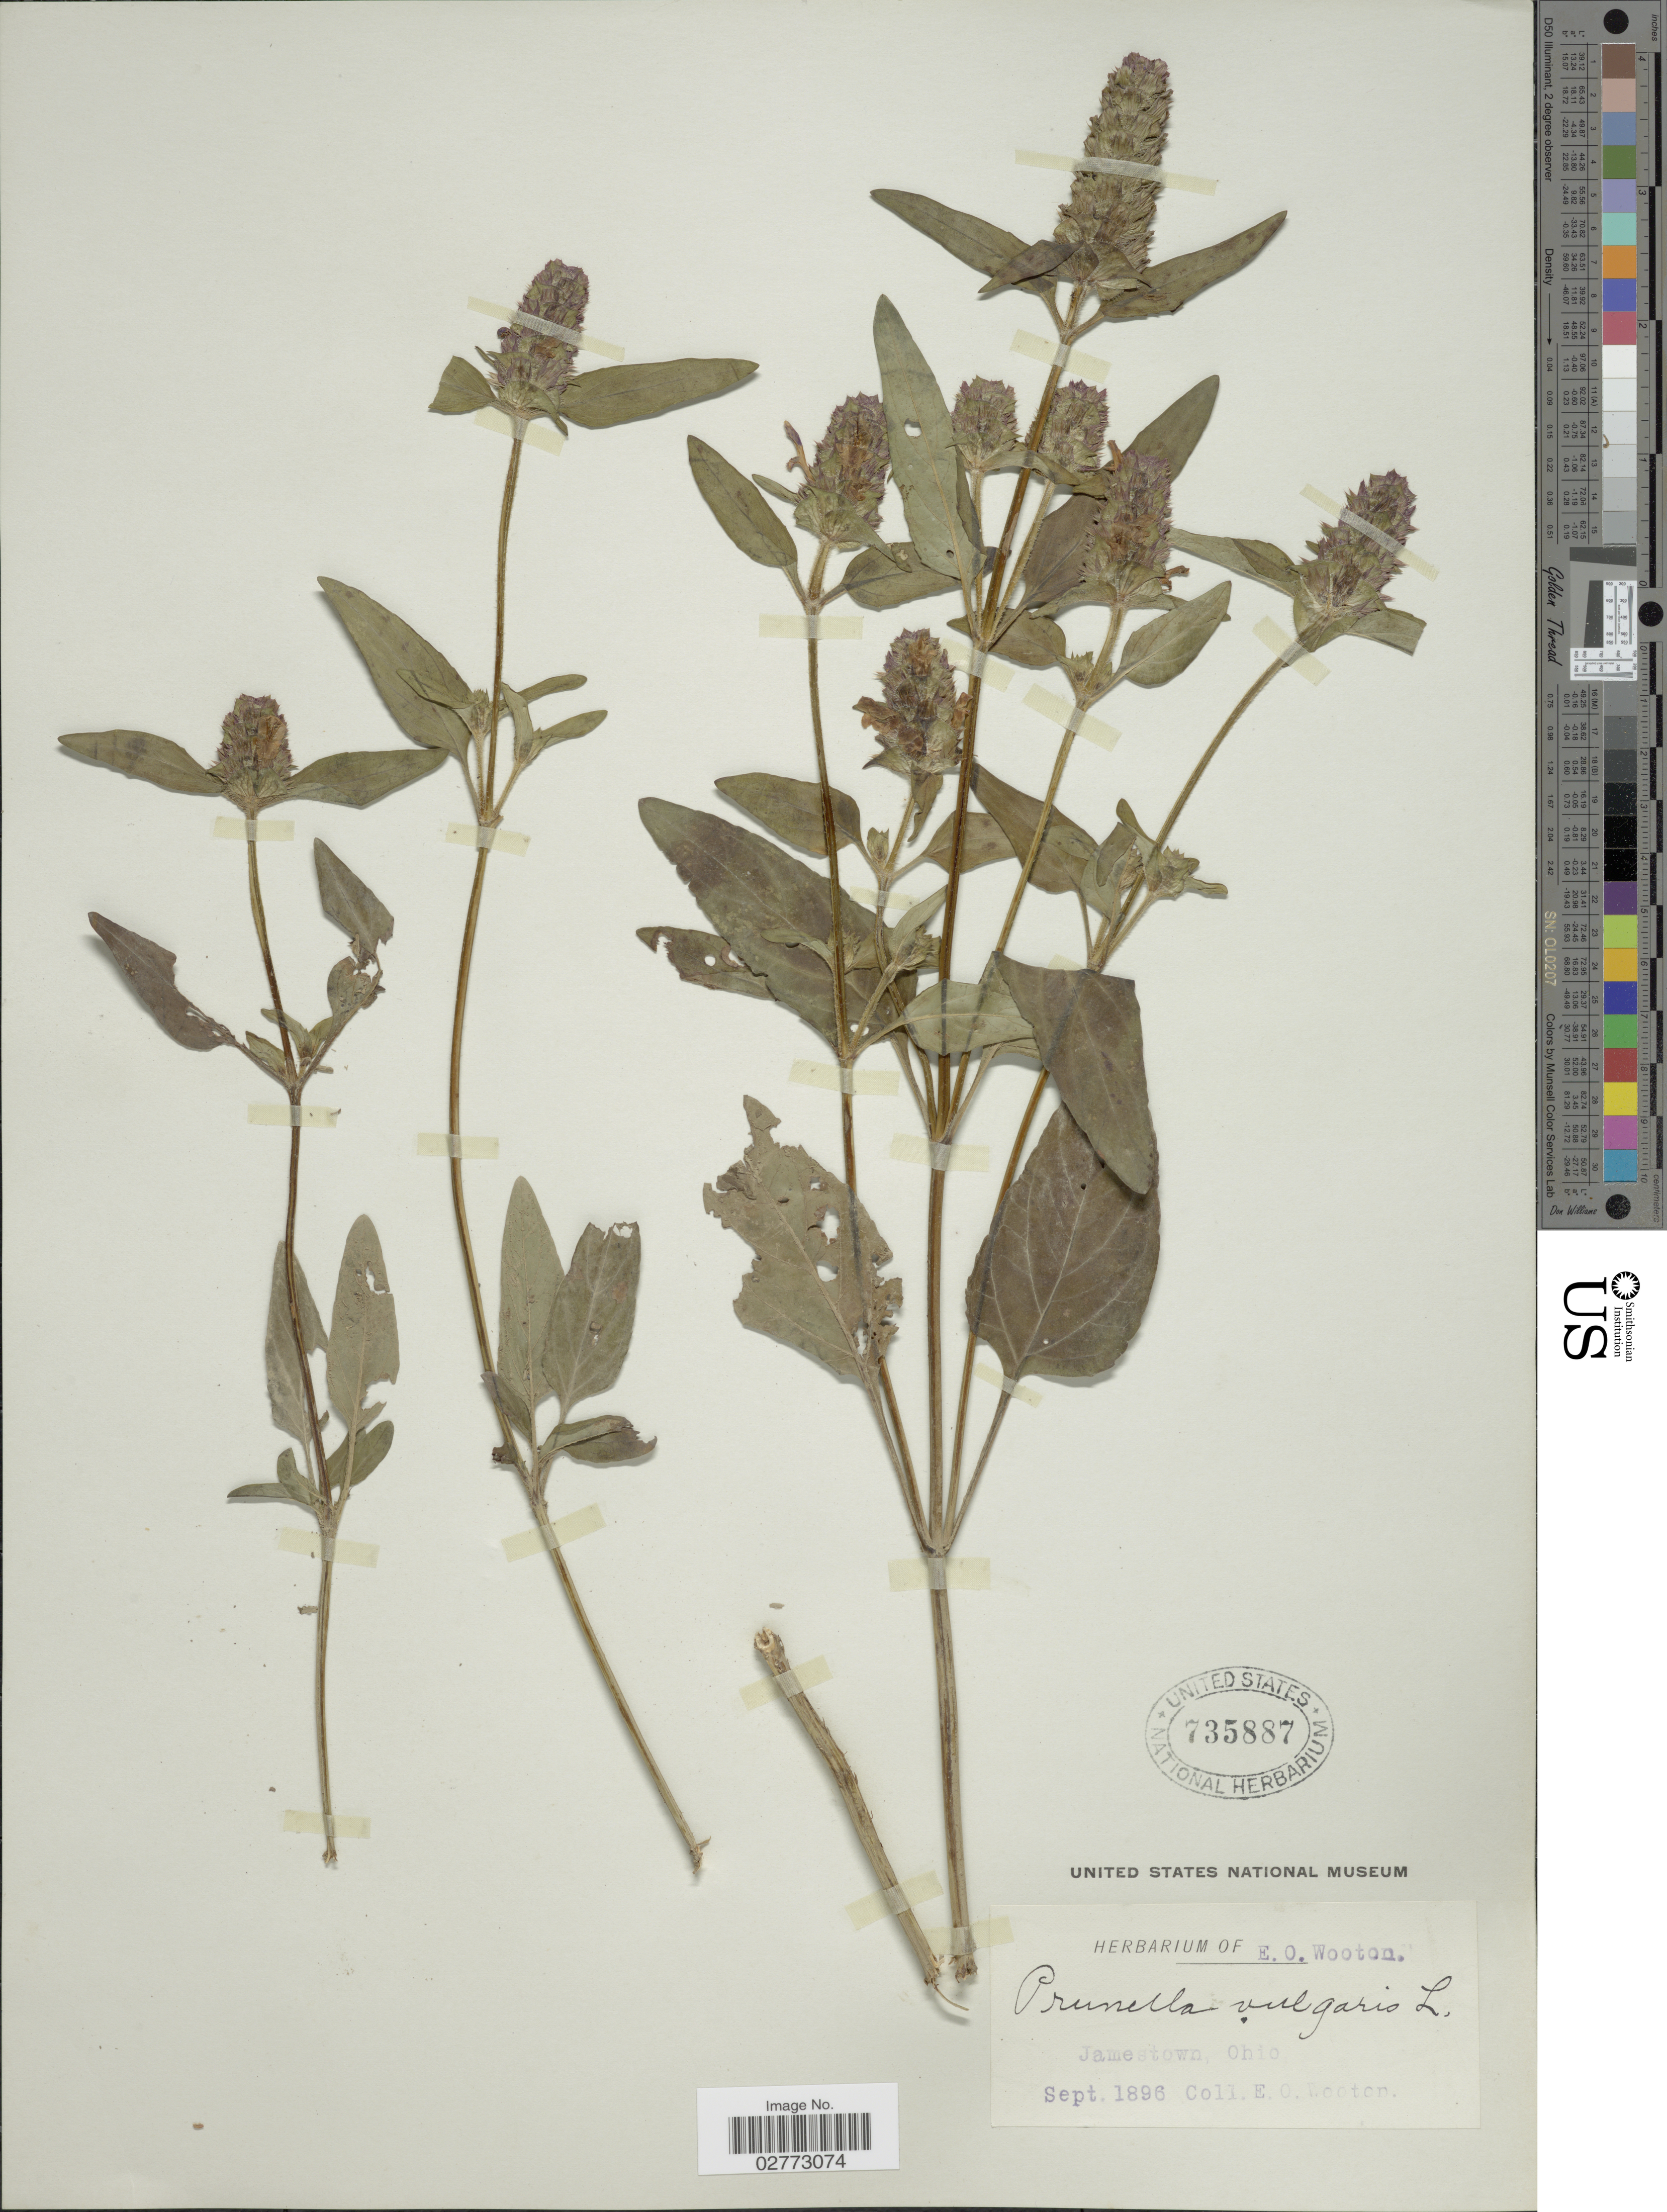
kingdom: Plantae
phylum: Tracheophyta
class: Magnoliopsida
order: Lamiales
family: Lamiaceae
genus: Prunella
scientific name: Prunella vulgaris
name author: L.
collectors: E. O. Wooton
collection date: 1896-09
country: United States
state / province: Ohio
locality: Jamestown.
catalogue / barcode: US 735887